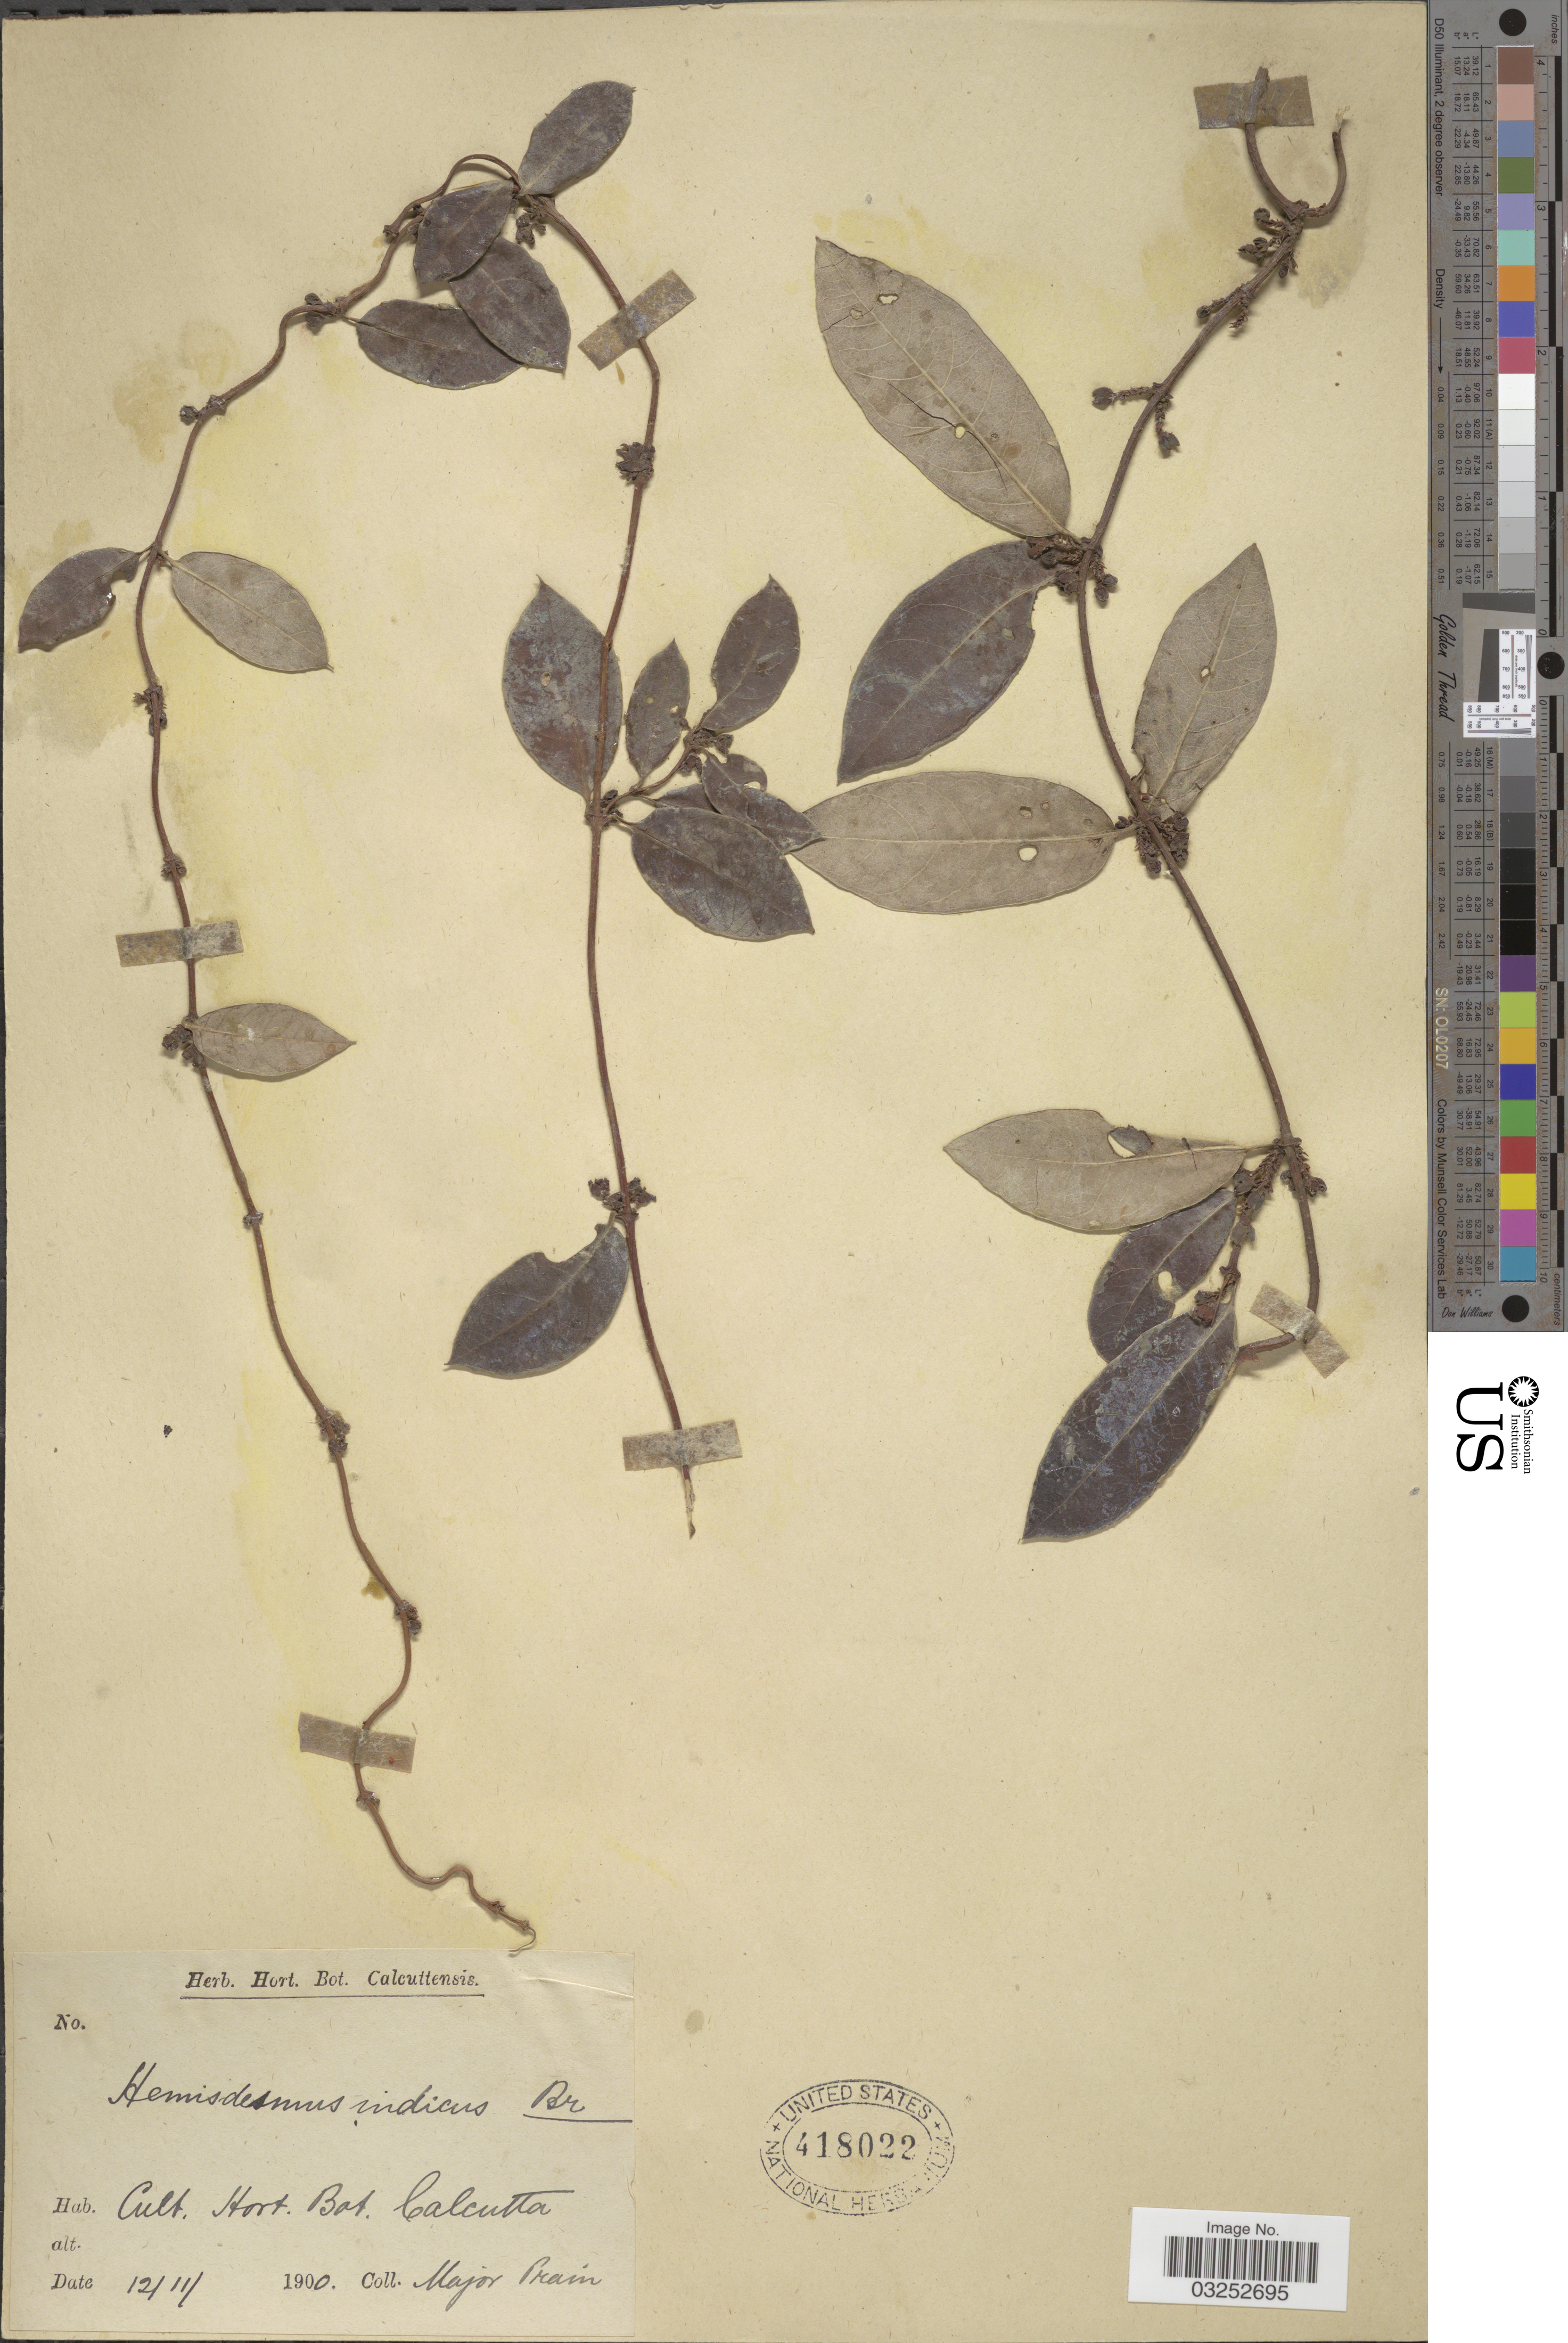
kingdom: Plantae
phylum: Tracheophyta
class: Magnoliopsida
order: Gentianales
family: Apocynaceae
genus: Hemidesmus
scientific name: Hemidesmus indicus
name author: (L.) R. Br. ex Schult.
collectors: -- Prain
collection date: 1900-11-12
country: India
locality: Cult. Hort. Bot. Calcutta.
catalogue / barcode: US 418022